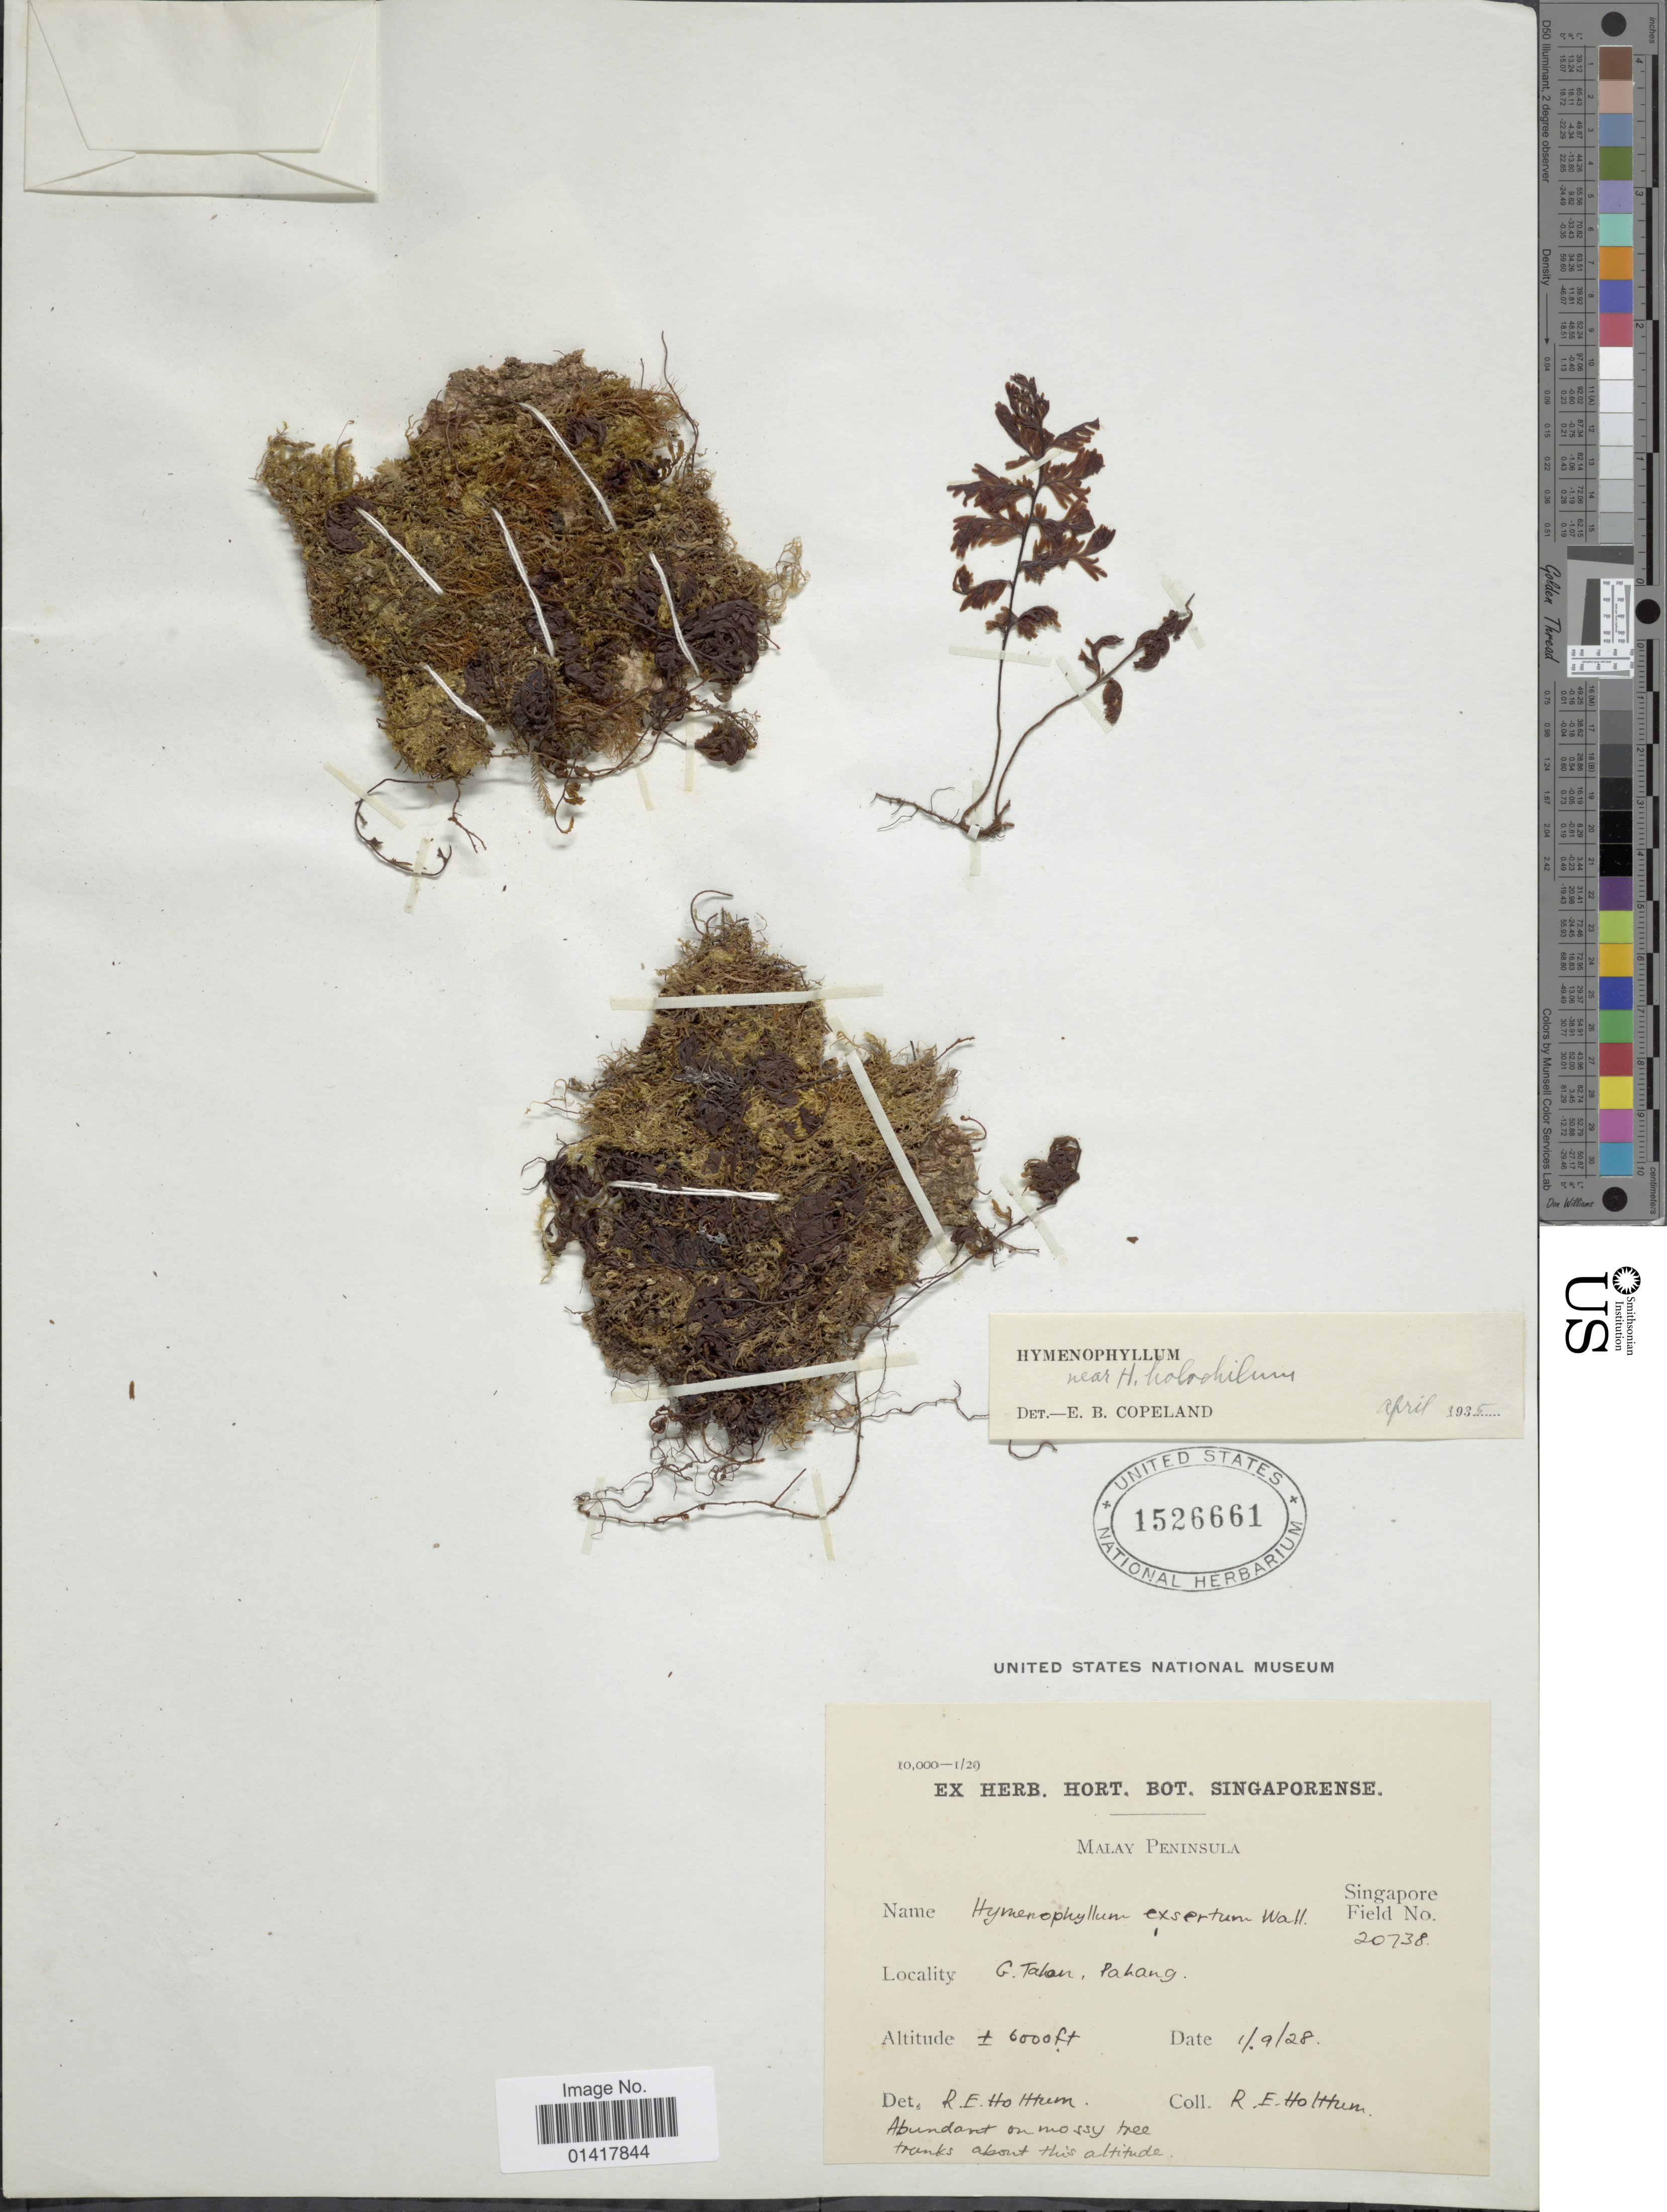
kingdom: Plantae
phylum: Tracheophyta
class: Polypodiopsida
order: Hymenophyllales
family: Hymenophyllaceae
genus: Hymenophyllum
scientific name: Hymenophyllum holochilum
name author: (Bosch) C. Chr.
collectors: R. Hottum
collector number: Singapore Filed 20738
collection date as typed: Transcribed d/m/y: 1/9/28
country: Malaysia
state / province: Pahang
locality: Malay Peninsula, G. Tahan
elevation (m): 1829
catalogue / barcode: US 1526661